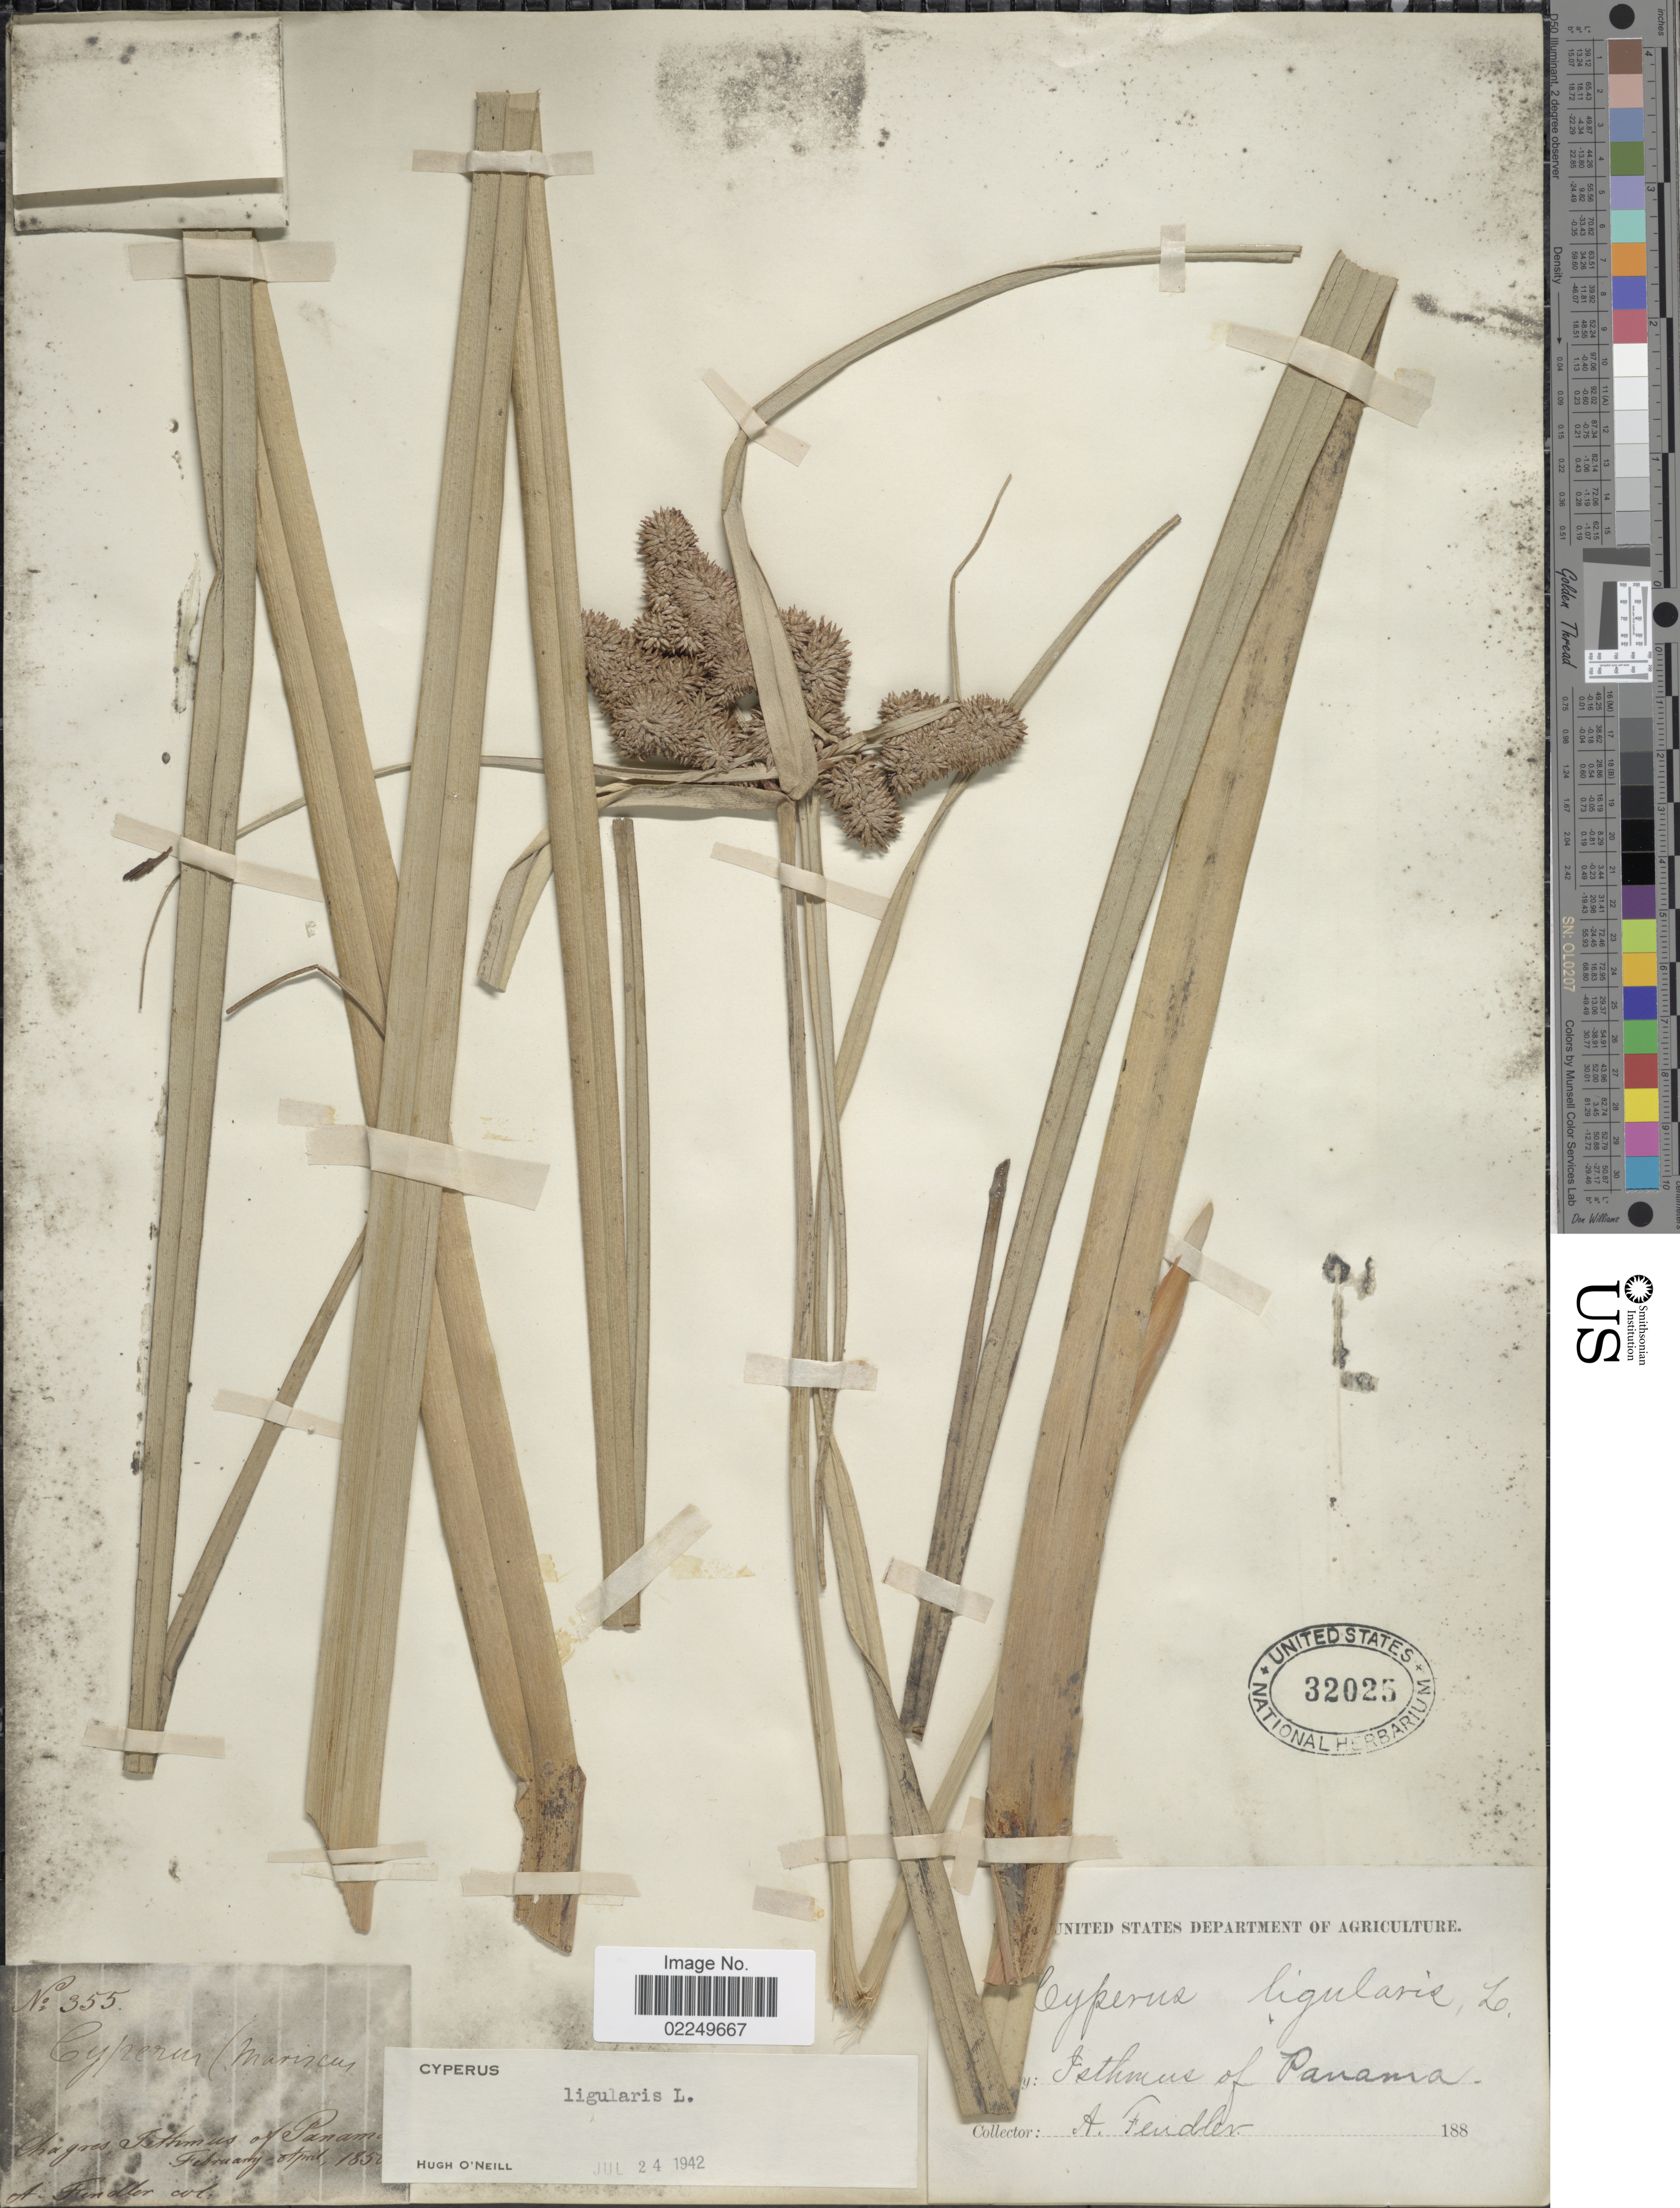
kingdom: Plantae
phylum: Tracheophyta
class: Liliopsida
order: Poales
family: Cyperaceae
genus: Cyperus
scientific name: Cyperus ligularis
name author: L.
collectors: A. Fendler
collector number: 355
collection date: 1850-05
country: Panama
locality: Chagres Isthmus of Panama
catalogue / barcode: US 32025